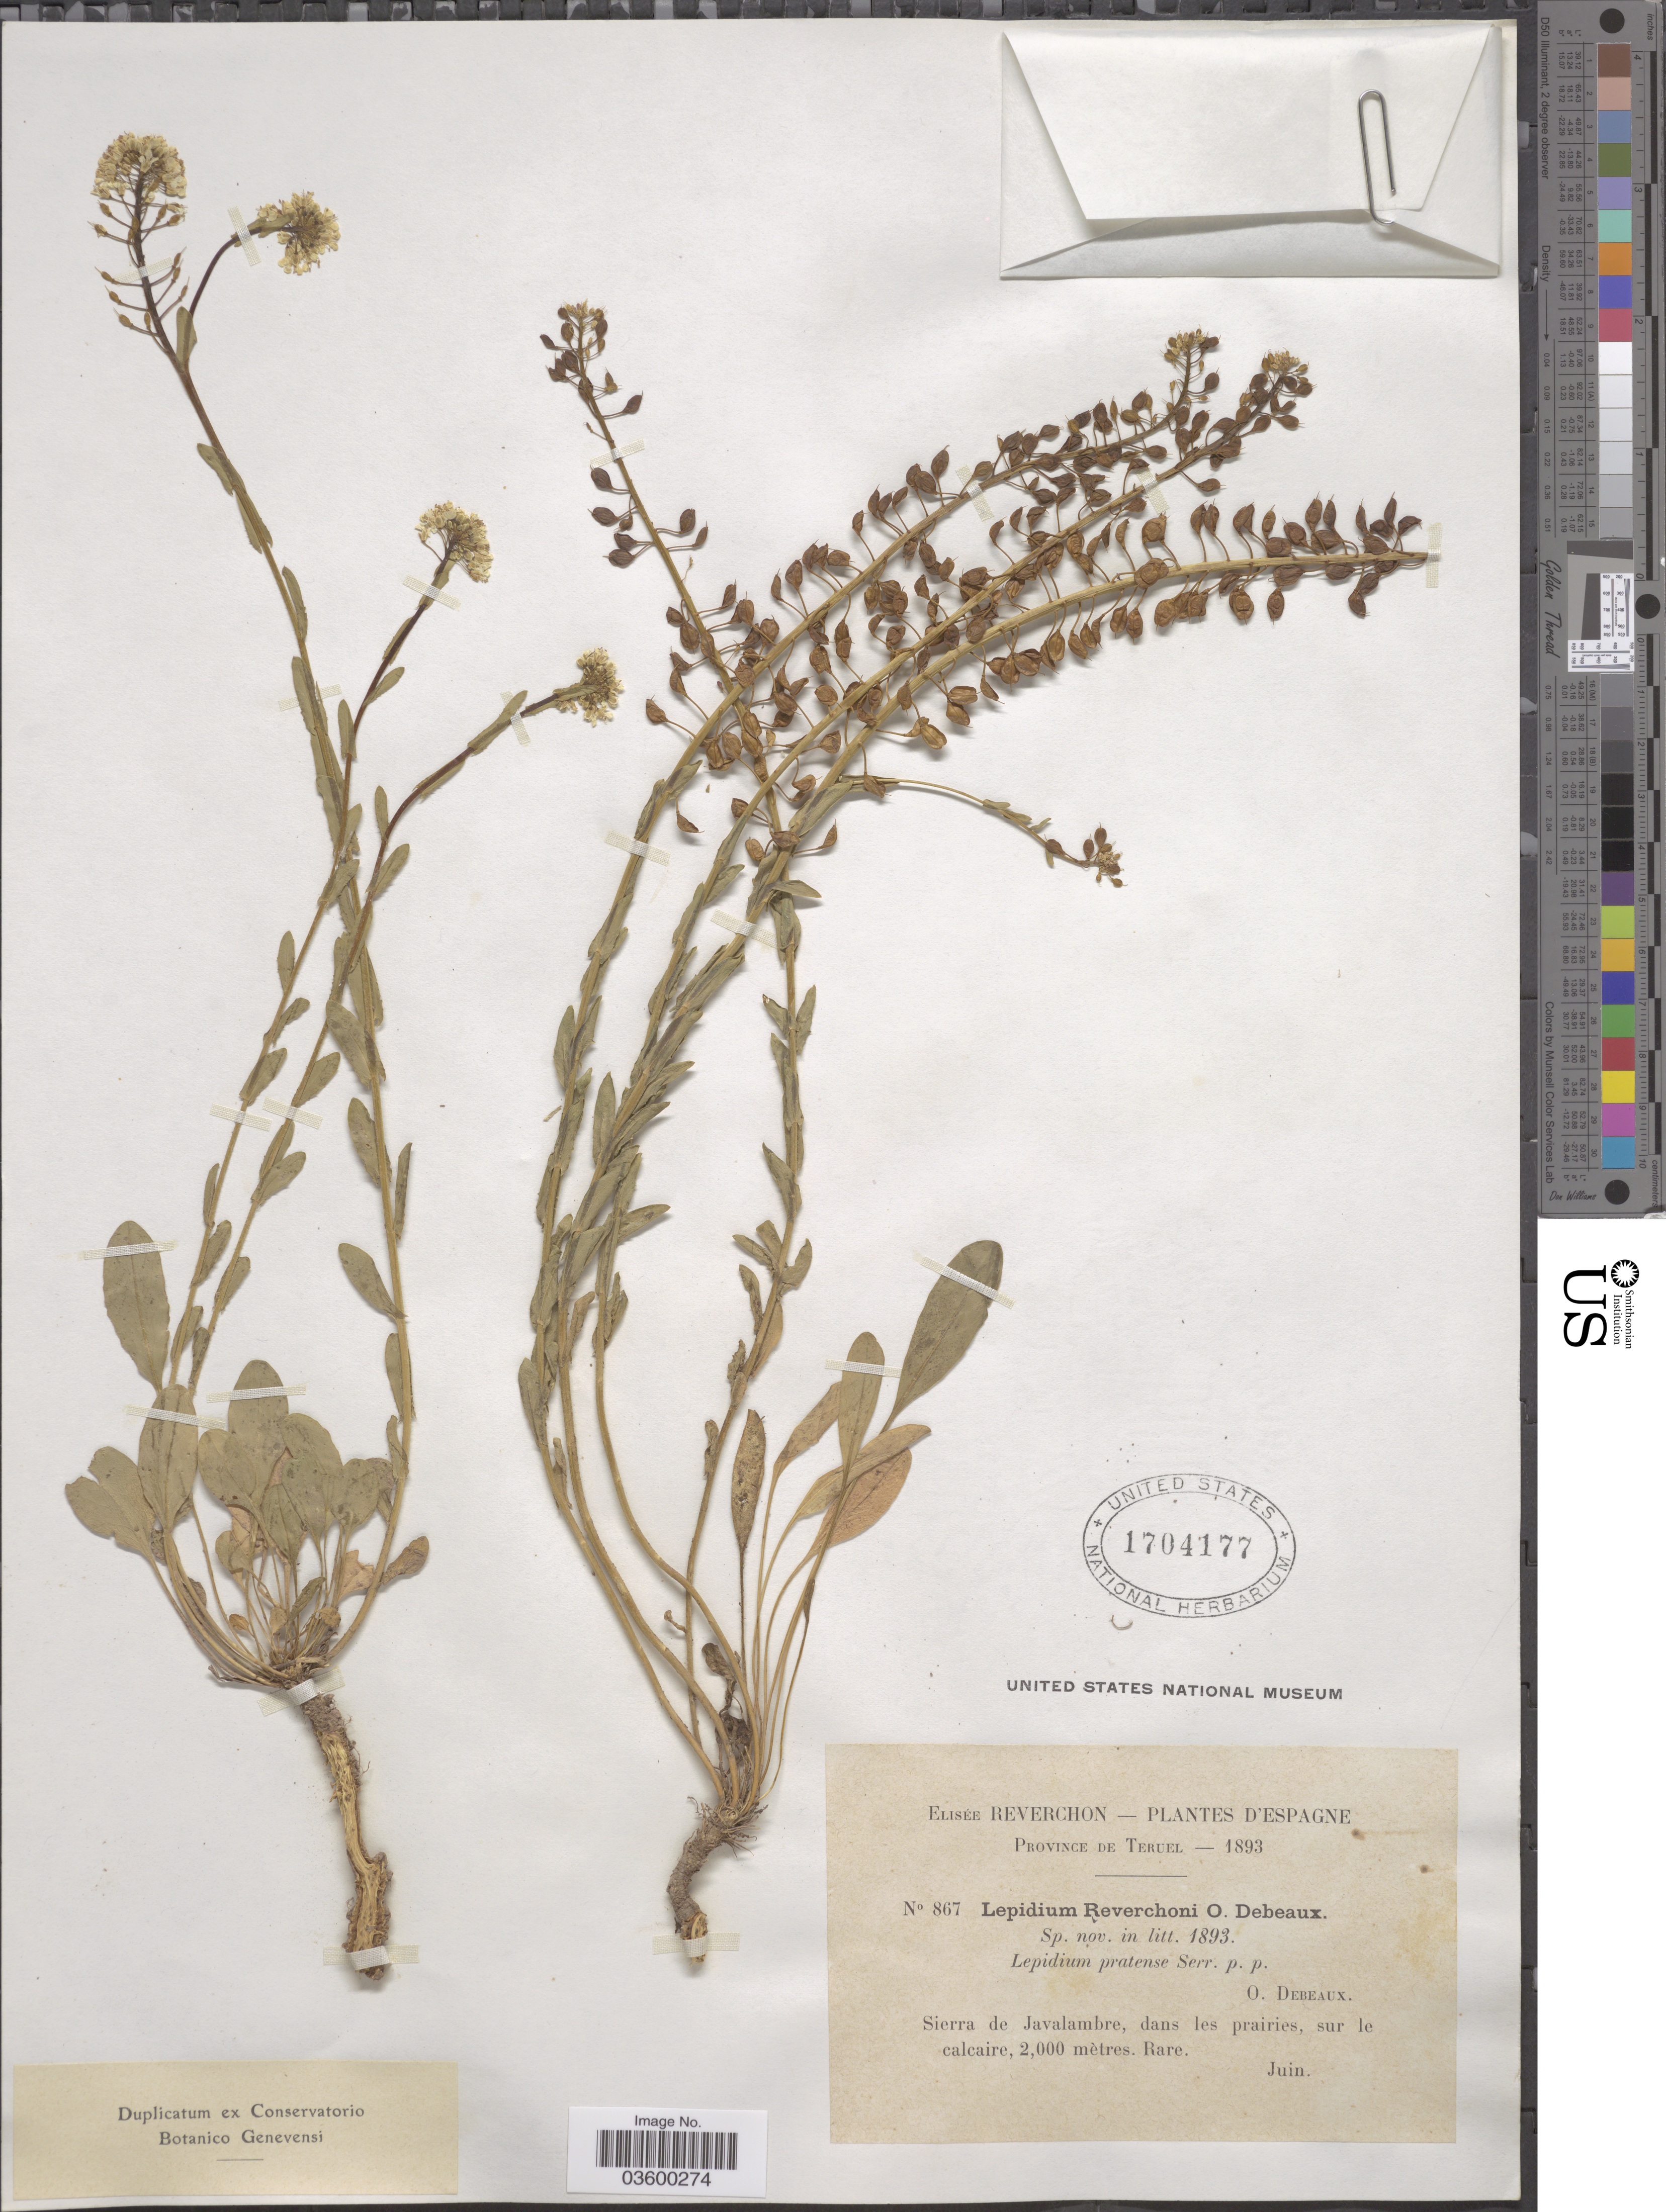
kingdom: Plantae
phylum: Tracheophyta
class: Magnoliopsida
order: Brassicales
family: Brassicaceae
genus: Lepidium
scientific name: Lepidium reverchonii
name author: Debeaux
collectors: E. Reverchon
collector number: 867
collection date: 1893-06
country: Spain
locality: Espagne. Province du Teruel. Sierra de Javalambre, dans les prairies, sur le calcaire.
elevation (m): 2000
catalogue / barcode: US 1704177